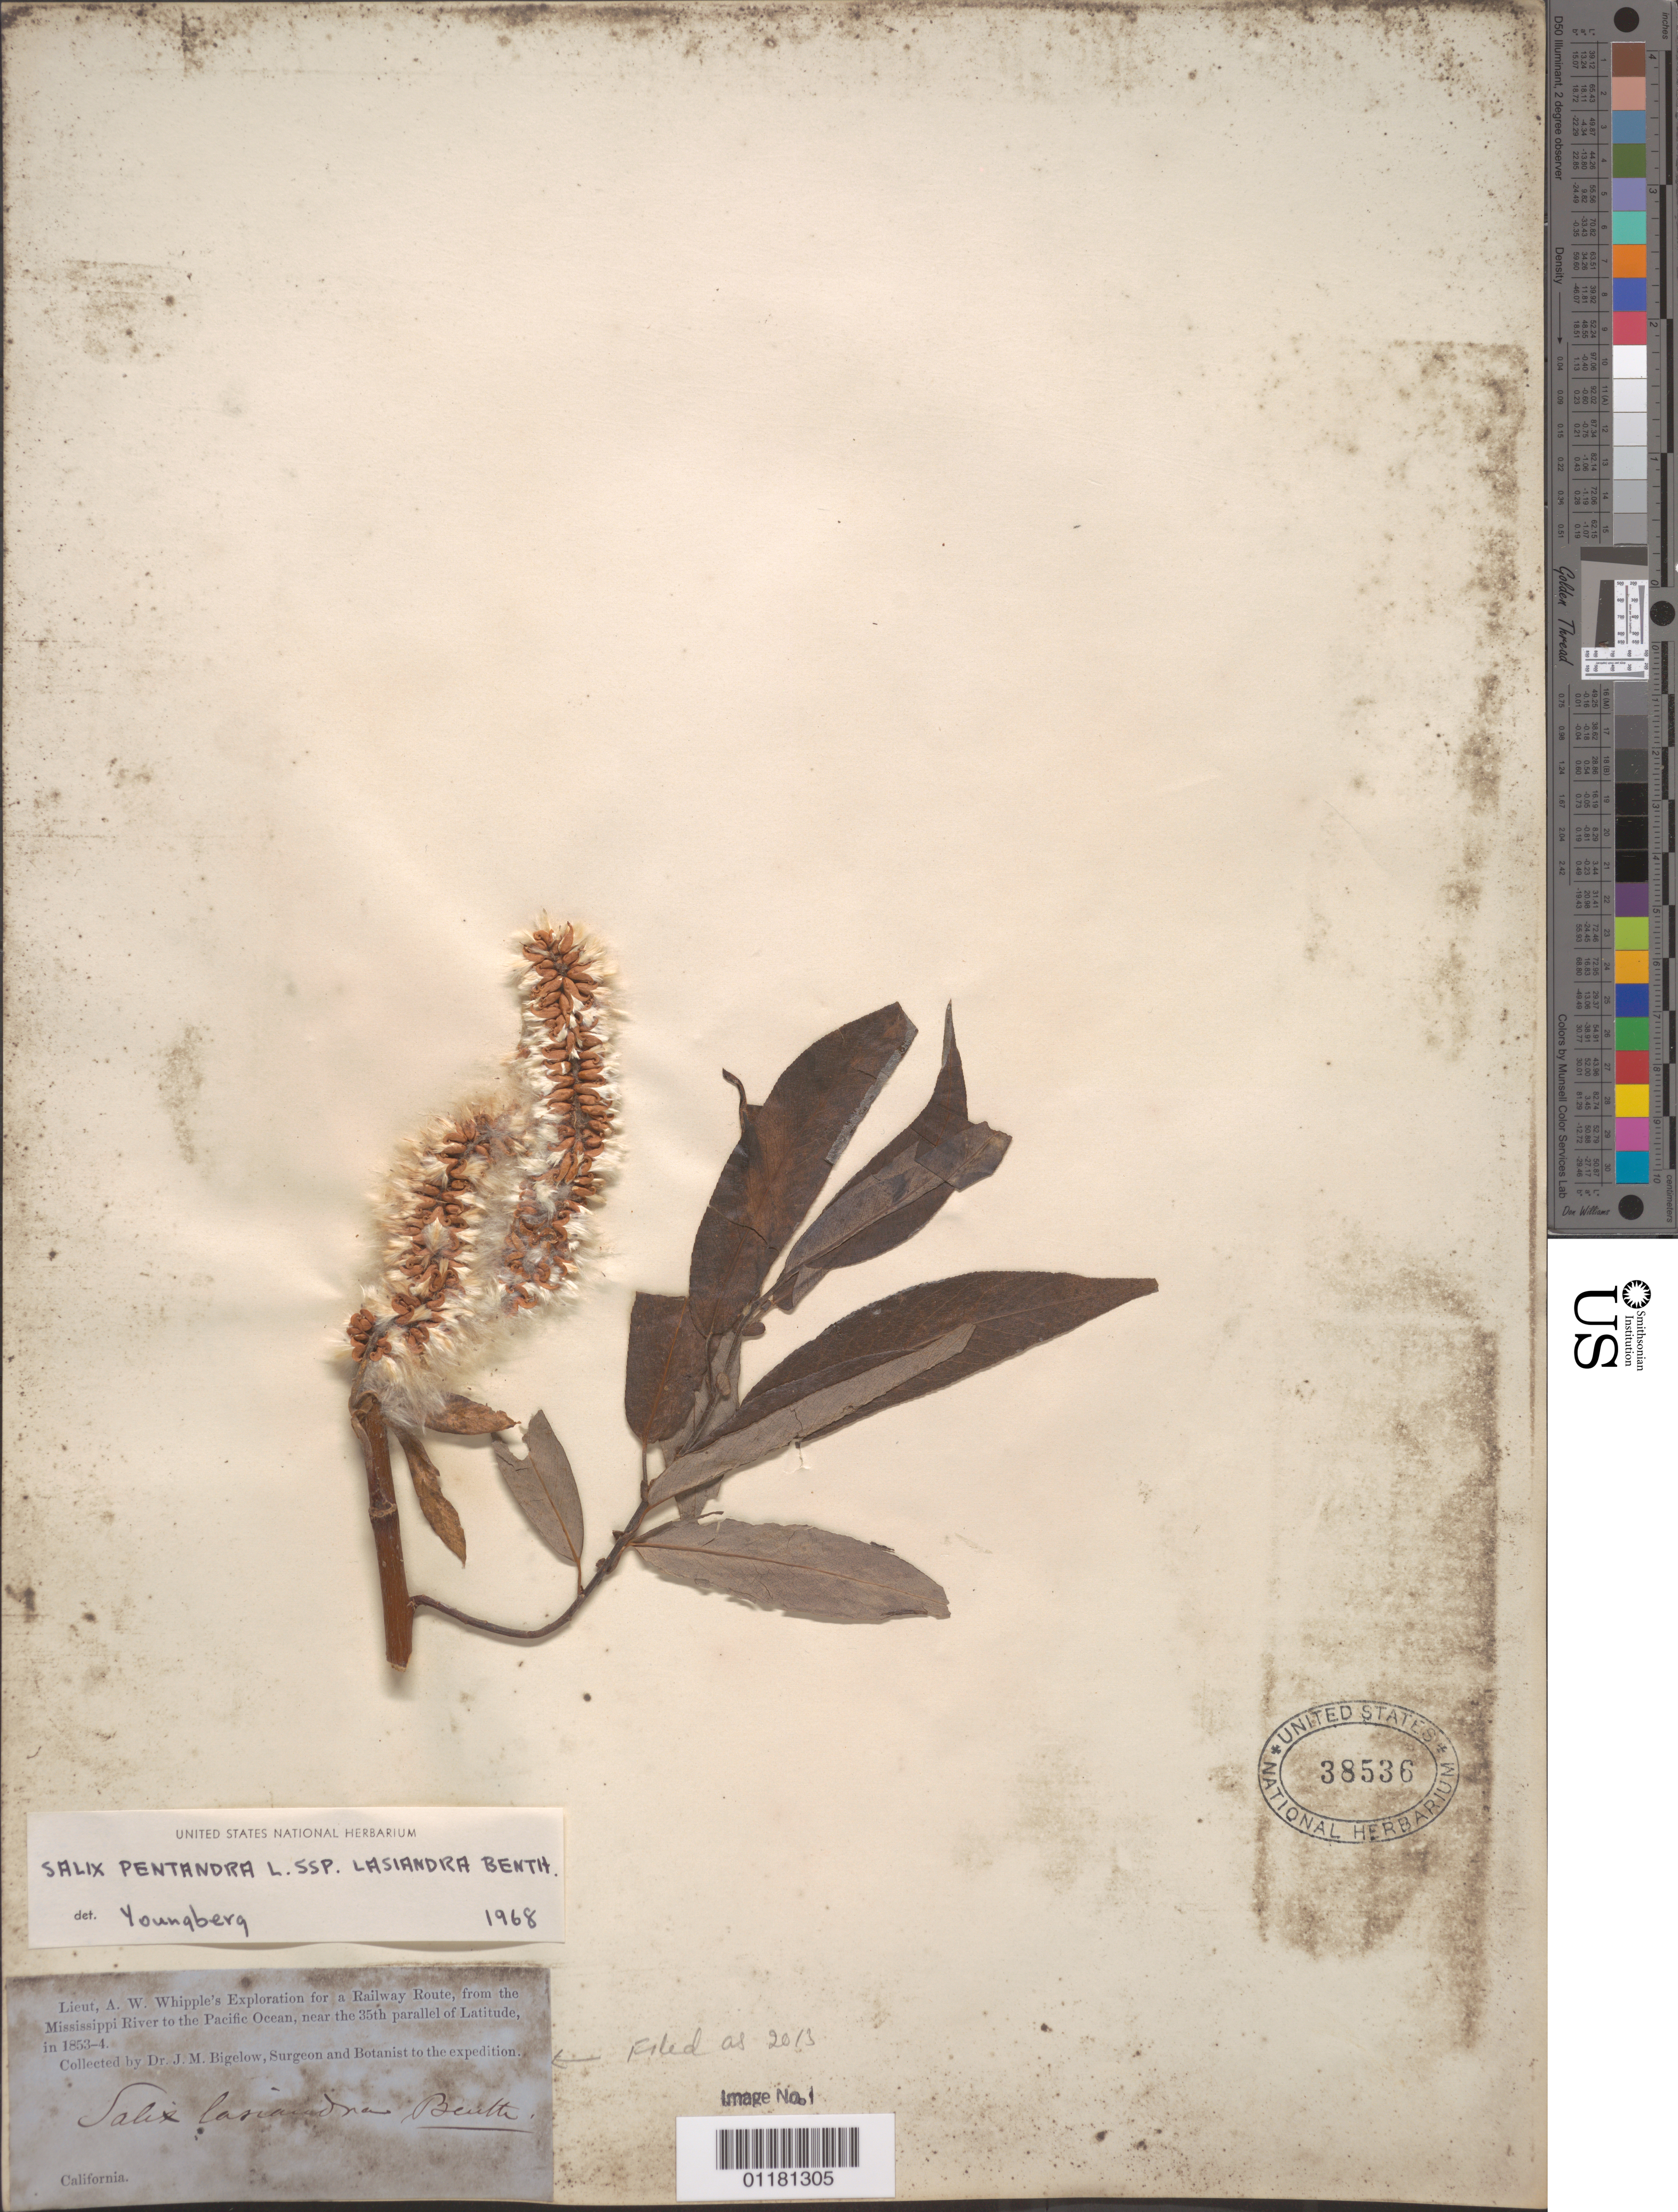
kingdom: Plantae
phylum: Tracheophyta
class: Magnoliopsida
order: Malpighiales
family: Salicaceae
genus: Salix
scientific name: Salix lasiandra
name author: Benth.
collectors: J. M. Bigelow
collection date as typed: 1853 to -- --- 1854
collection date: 1853/1854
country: United States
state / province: California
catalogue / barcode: US 38536